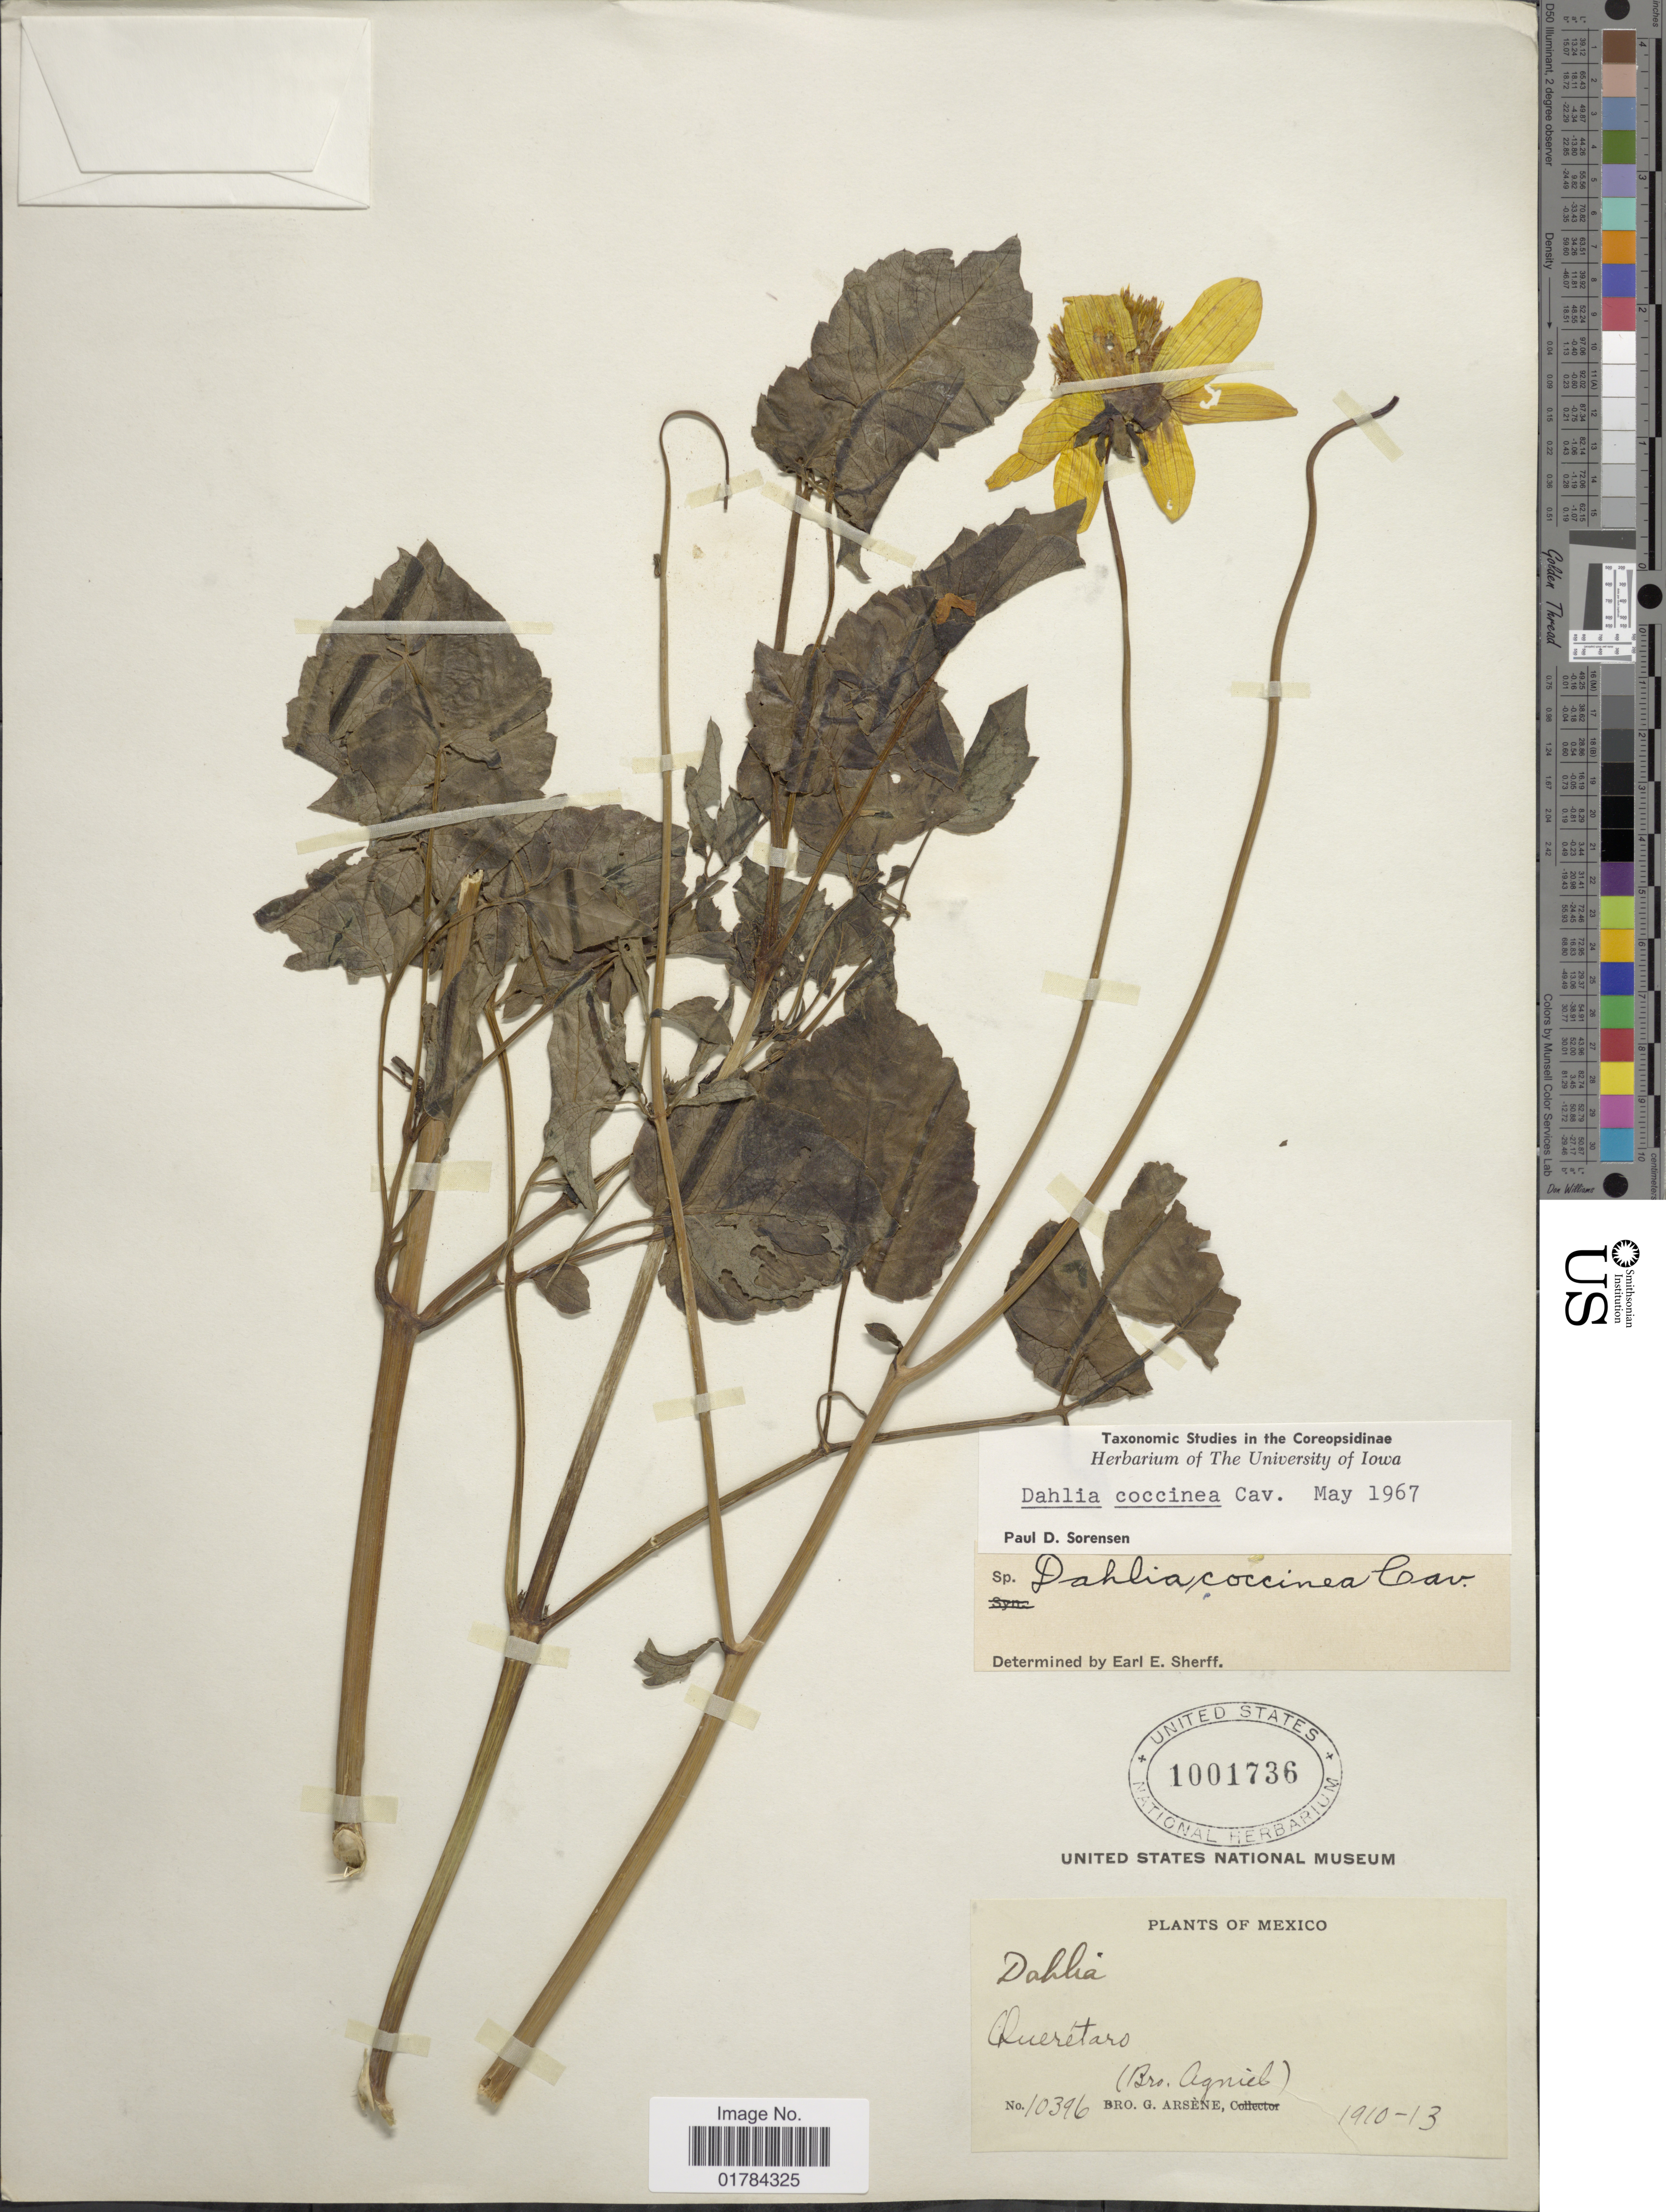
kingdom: Plantae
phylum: Tracheophyta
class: Magnoliopsida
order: Asterales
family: Asteraceae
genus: Dahlia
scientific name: Dahlia coccinea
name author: Cav.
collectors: Bro. Agniel & Bro. G. Arsène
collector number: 10396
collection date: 1910/1913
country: Mexico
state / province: Querétaro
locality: Queretaro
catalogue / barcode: US 1001736